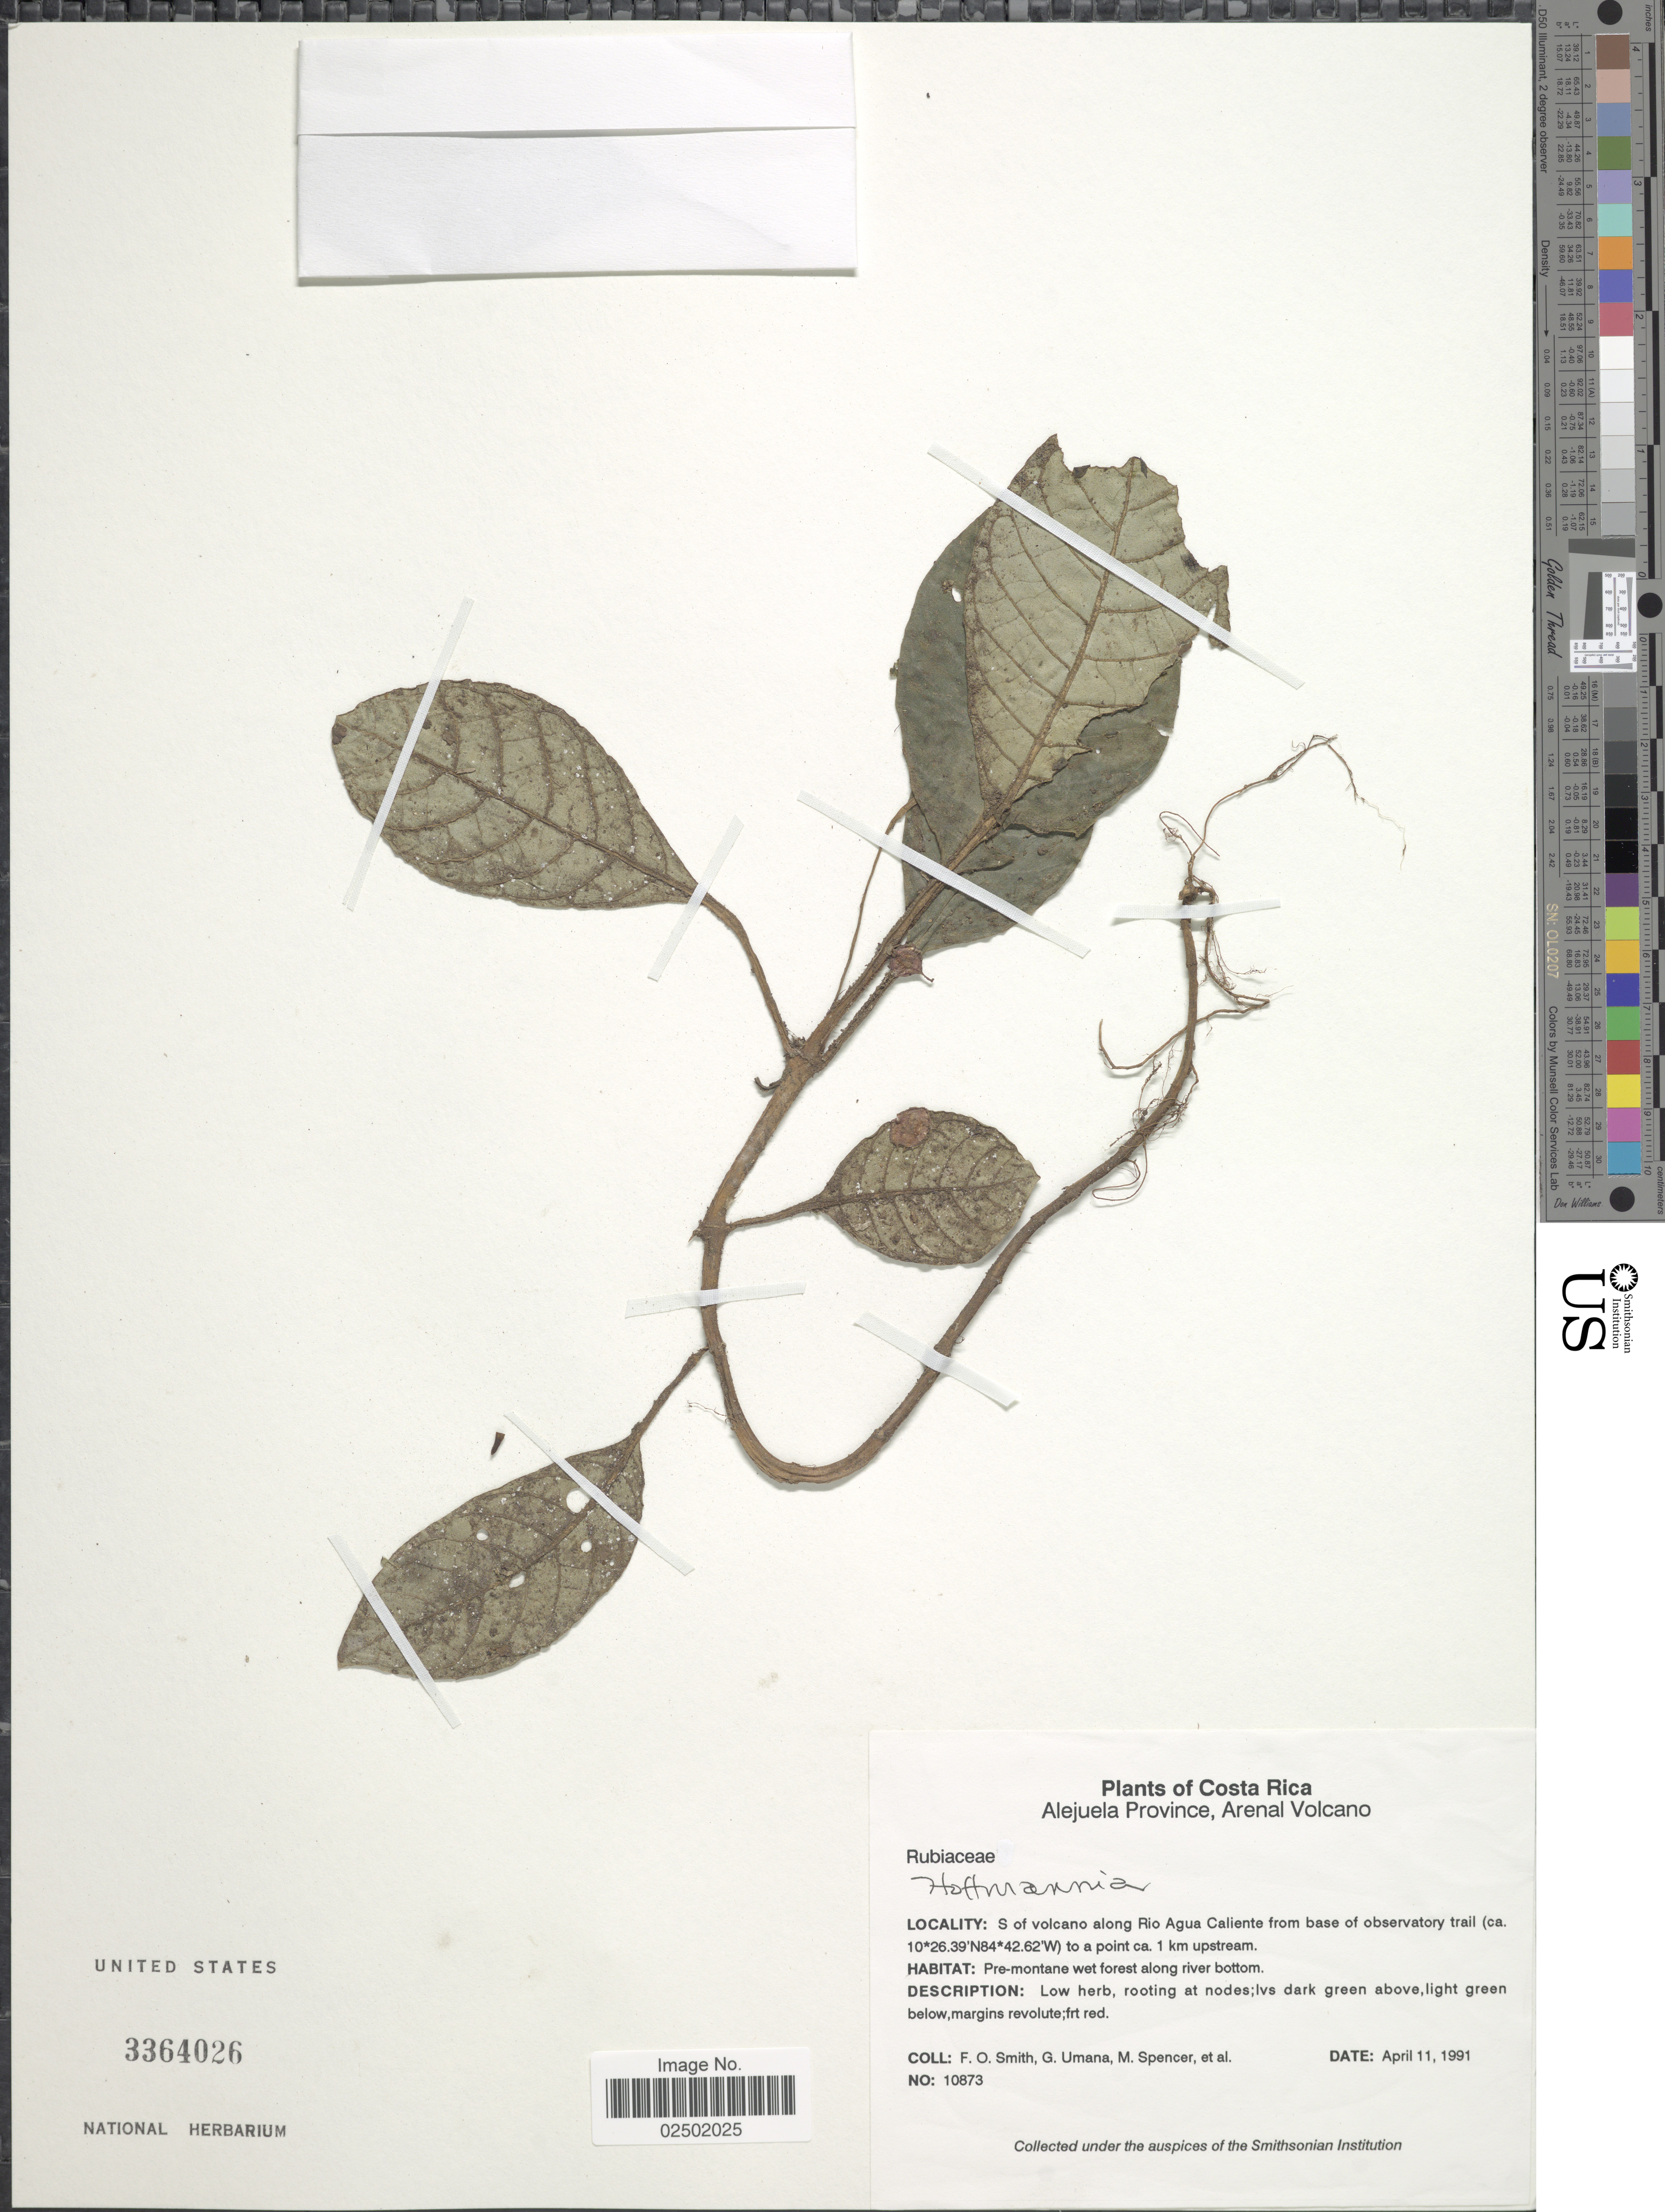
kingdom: Plantae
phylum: Tracheophyta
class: Magnoliopsida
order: Gentianales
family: Rubiaceae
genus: Hoffmannia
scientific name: Hoffmannia sp.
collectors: F. Smith, G. Umana, M. Spencer & et al.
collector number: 10873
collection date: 1991-04-11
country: Costa Rica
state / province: Alajuela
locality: Arenal Volcano. S of volcano along Rio Agua Caliente from base of observatory trail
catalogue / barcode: US 3364026